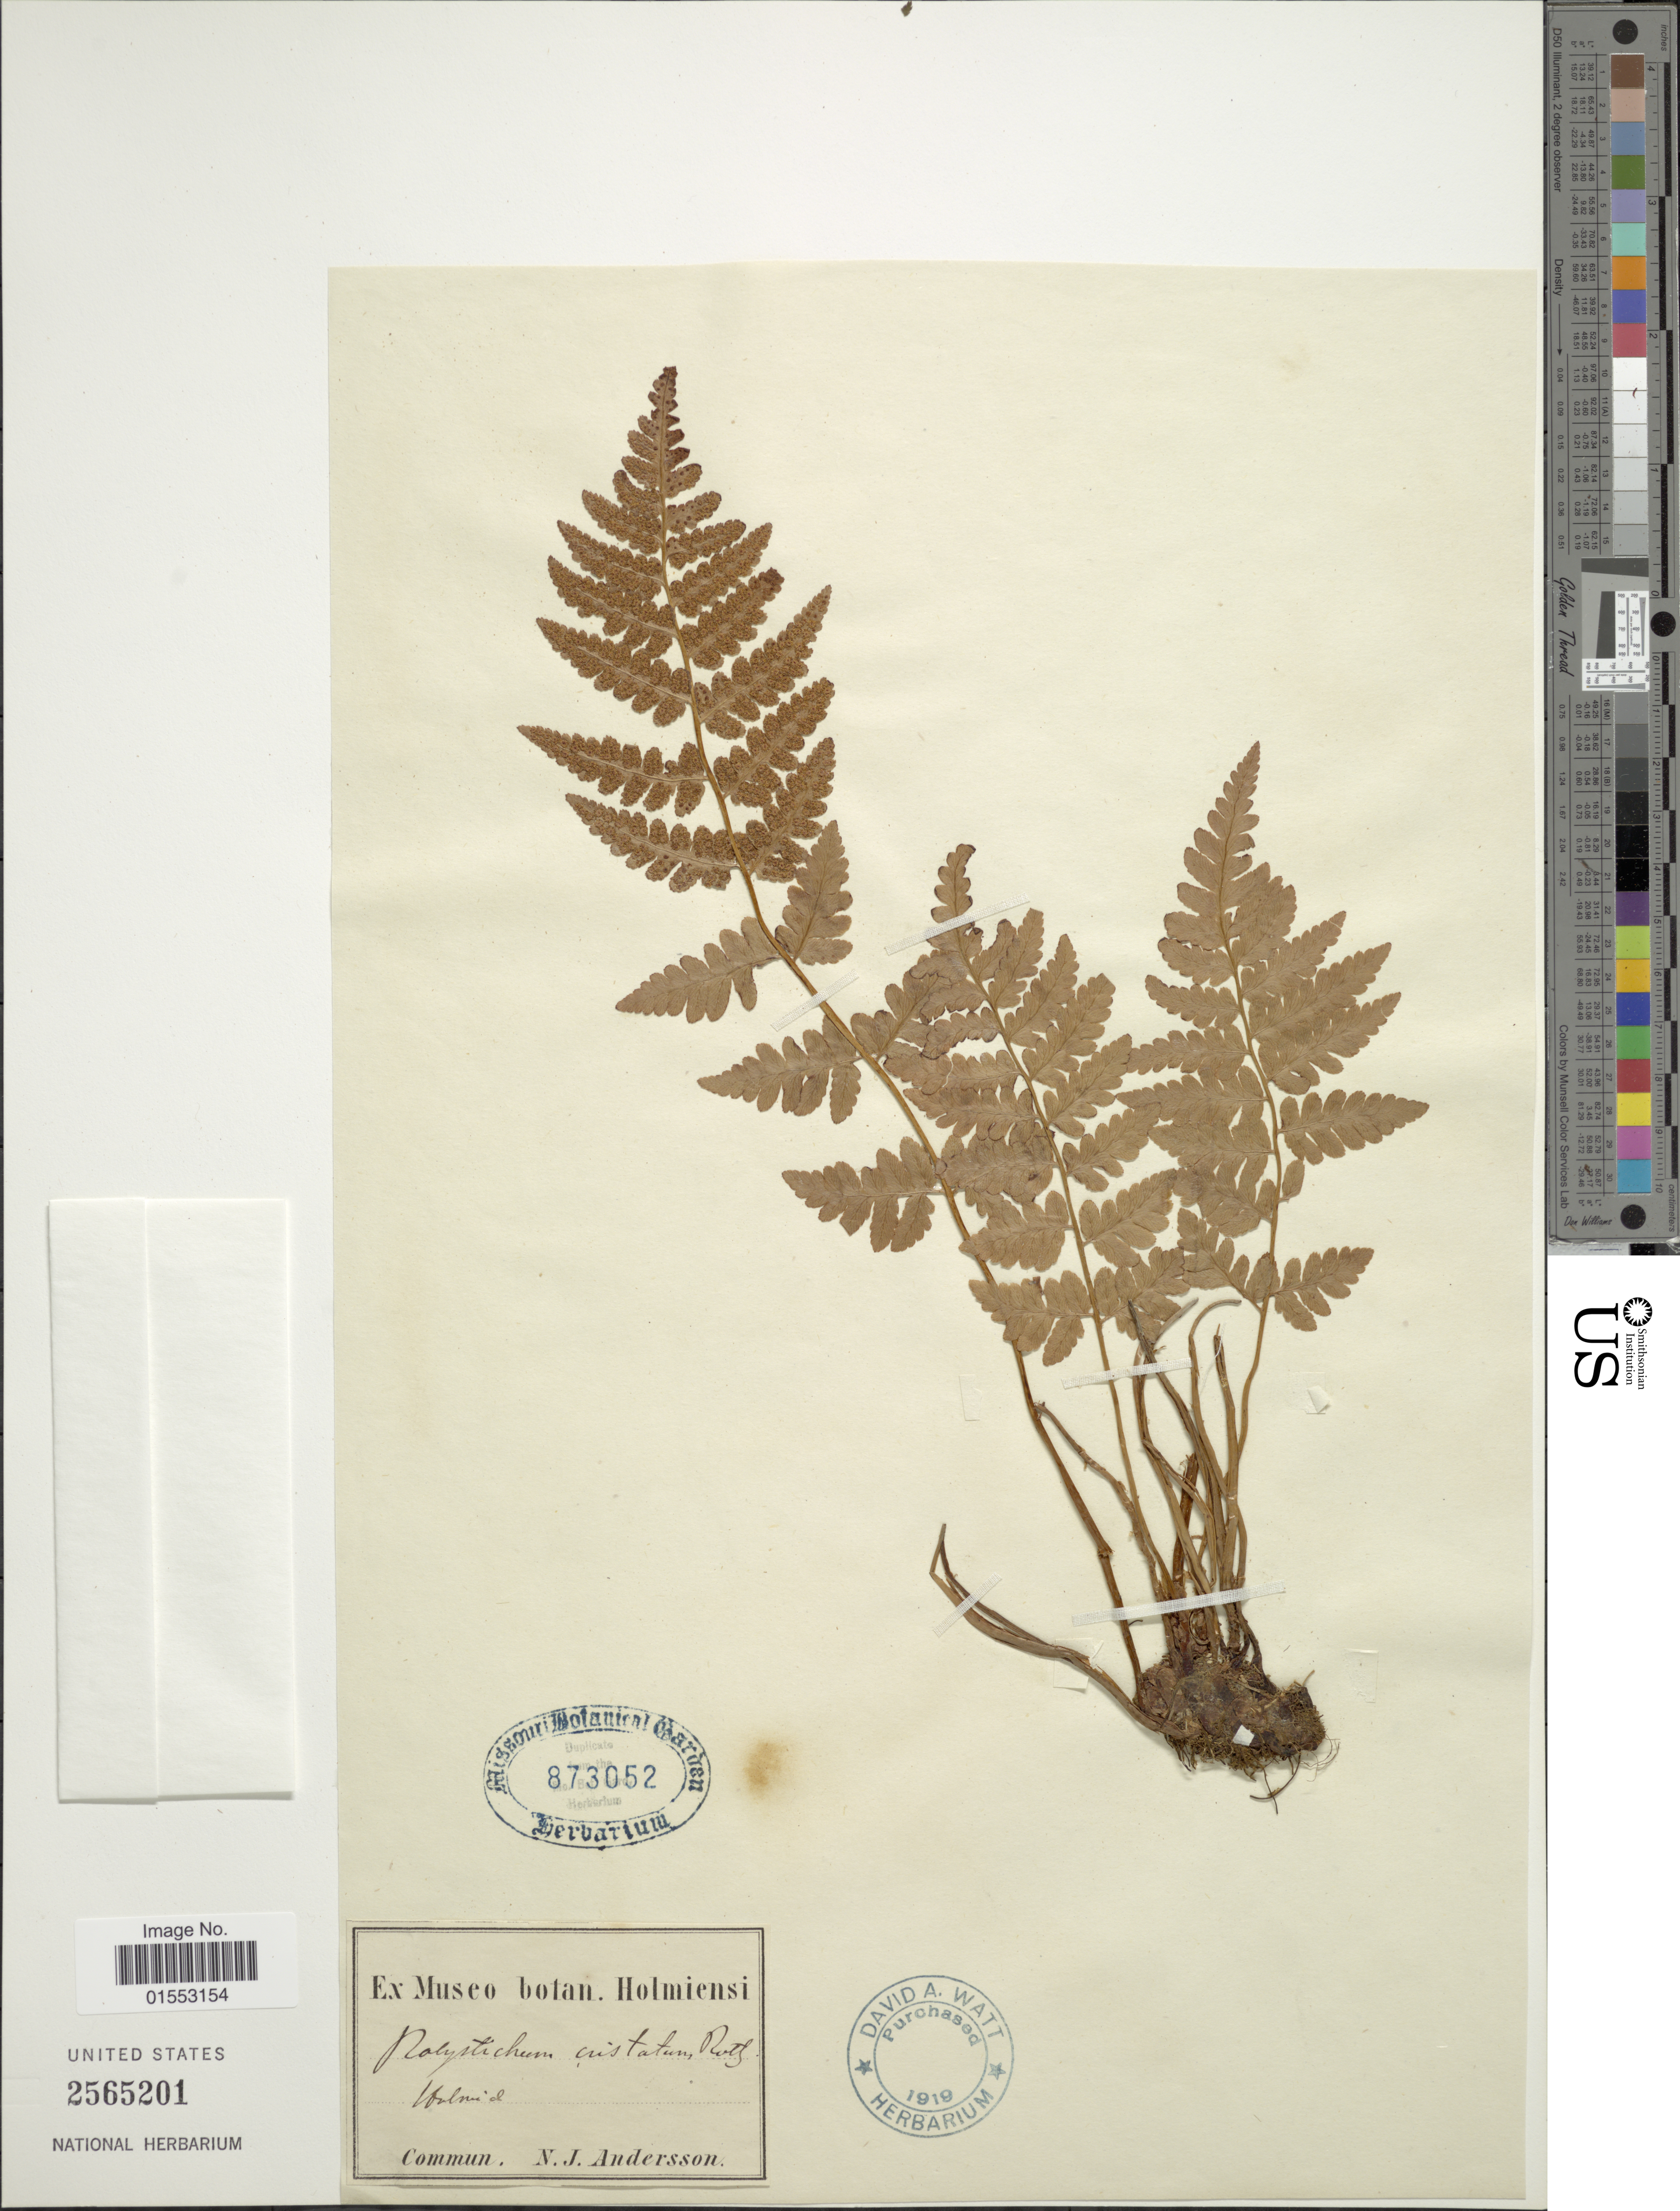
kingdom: Plantae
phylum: Tracheophyta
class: Polypodiopsida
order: Polypodiales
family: Dryopteridaceae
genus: Dryopteris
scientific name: Dryopteris cristata var. spinulosa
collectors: ex Museo botan. Holmiensi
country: Sweden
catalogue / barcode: US 873052